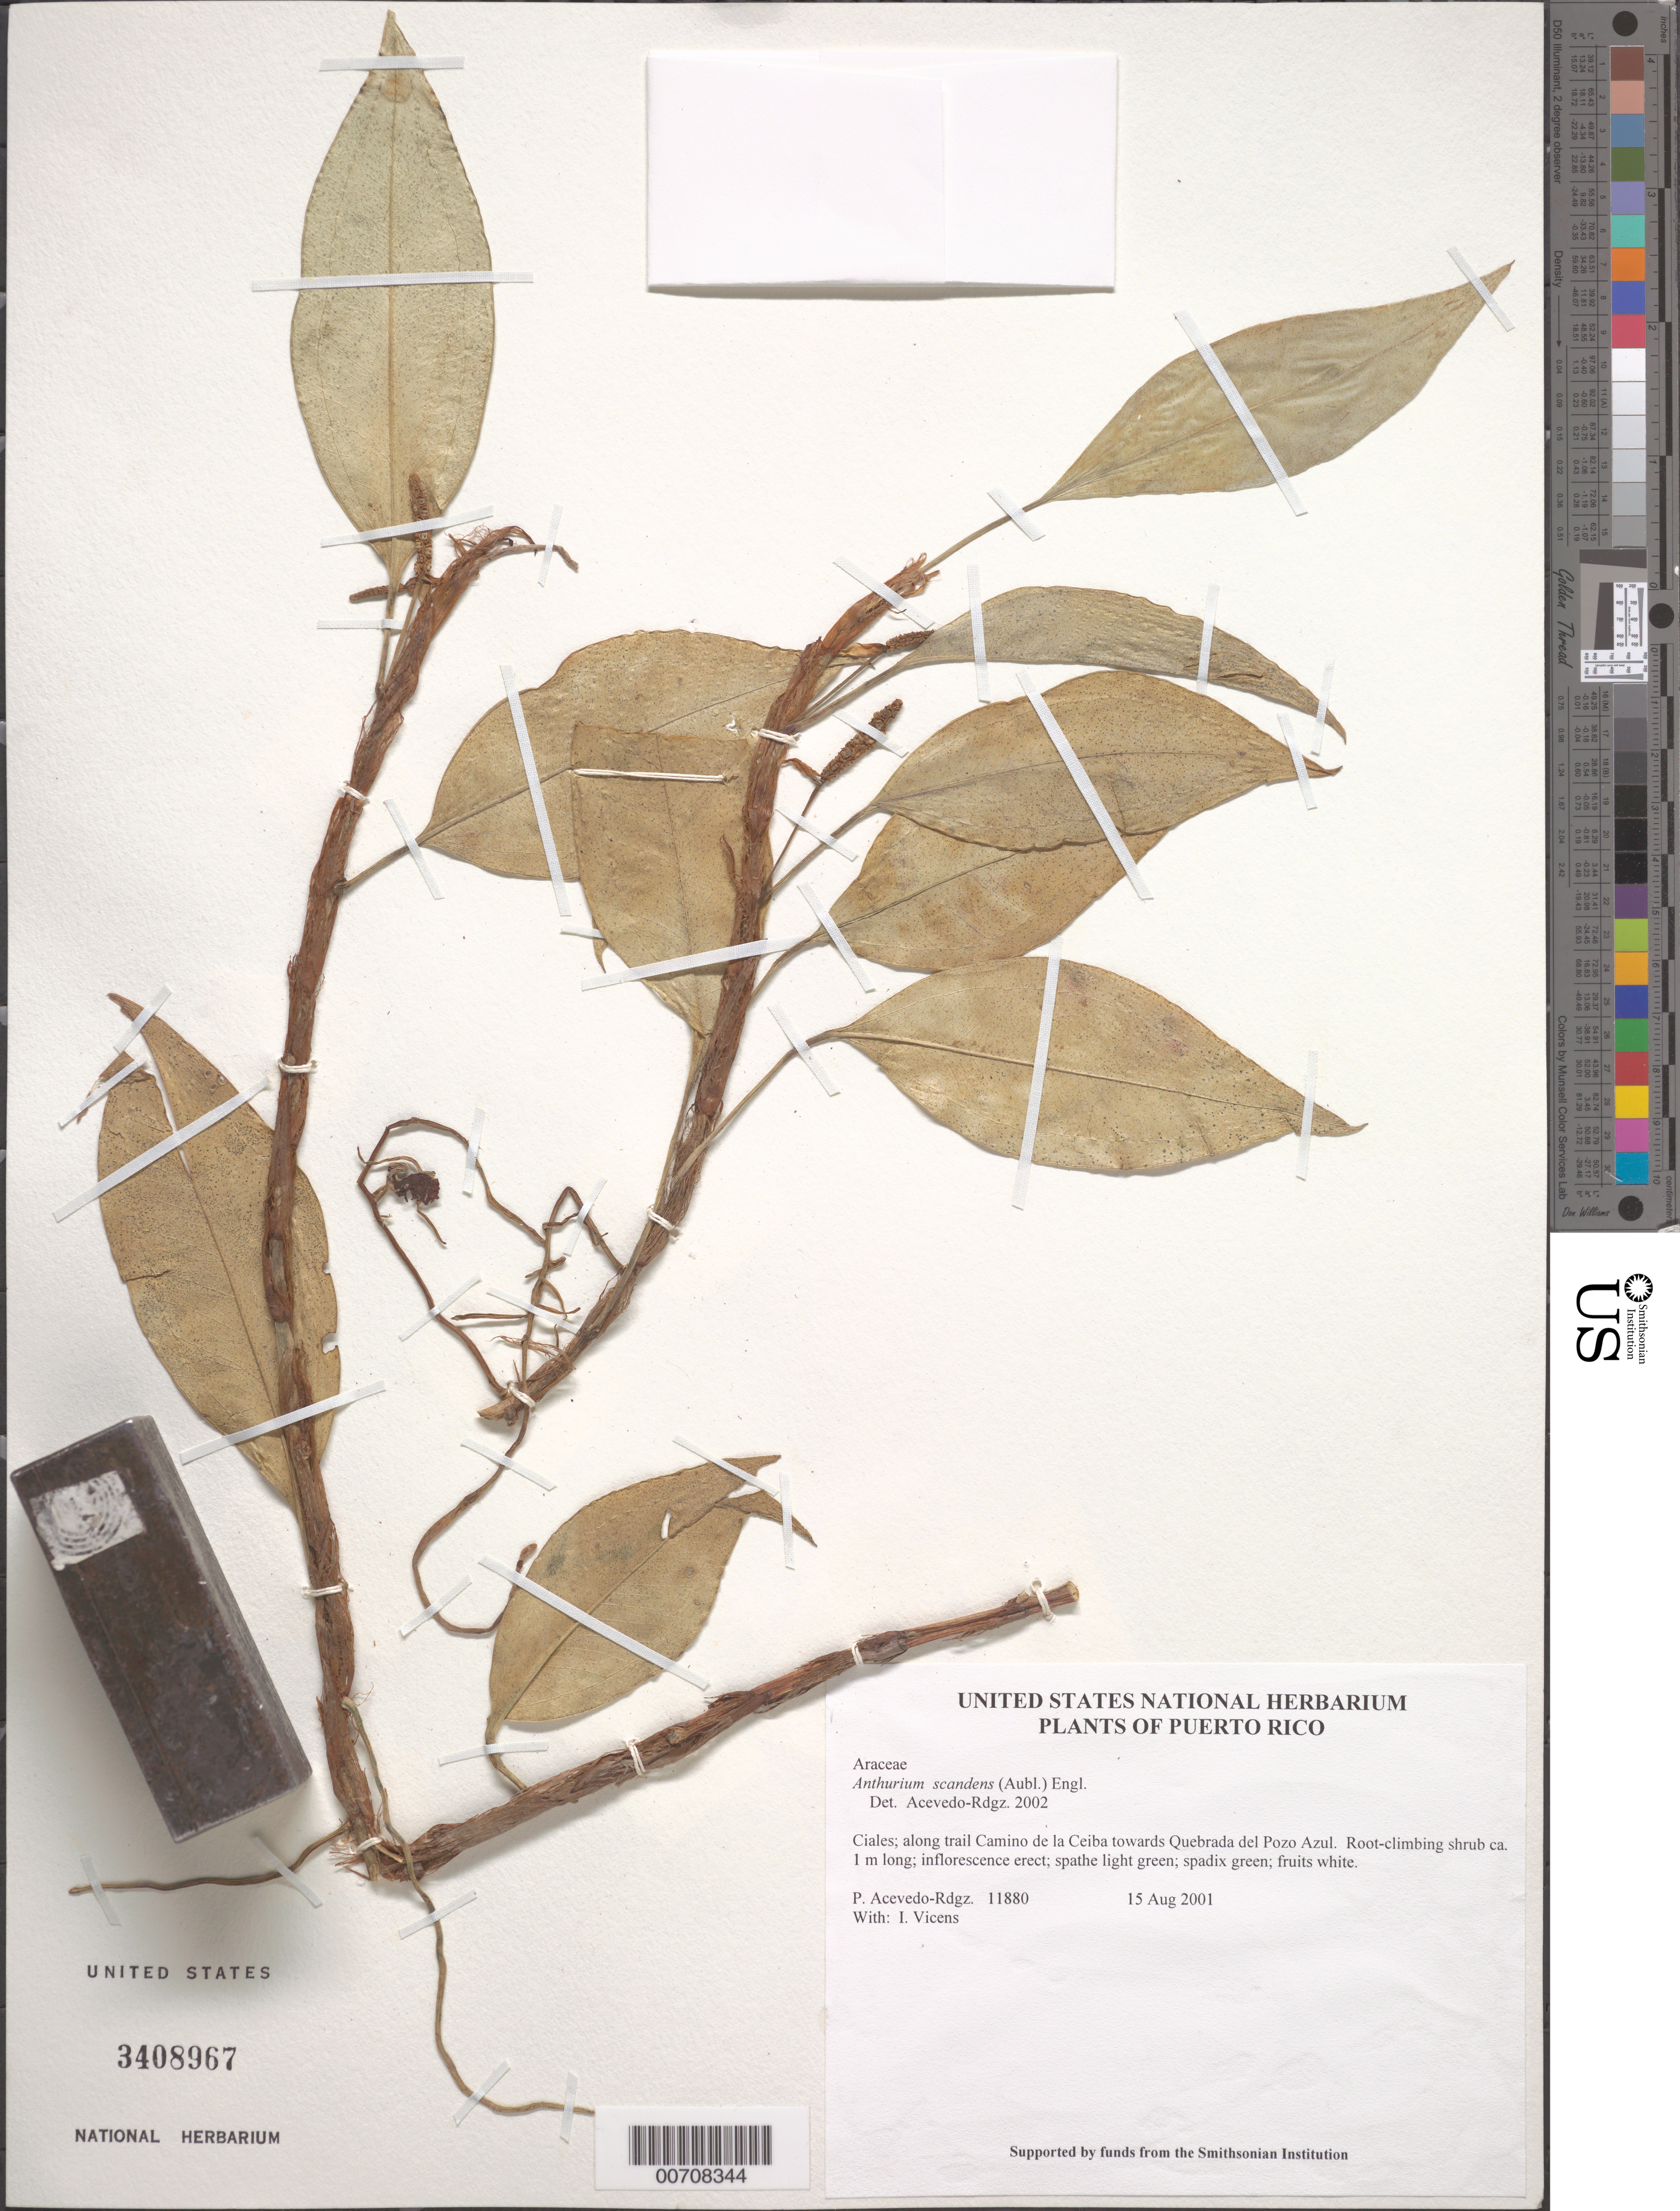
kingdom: Plantae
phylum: Tracheophyta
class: Liliopsida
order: Alismatales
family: Araceae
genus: Anthurium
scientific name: Anthurium scandens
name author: (Aubl.) Engl.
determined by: Acevedo-Rodríguez, P., (BOT), Smithsonian Institution - National Museum of Natural History (UNITED STATES)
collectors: P. Acevedo-Rodr. & I. Vicens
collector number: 11880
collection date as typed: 15 Aug 2001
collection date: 2001-08-15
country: Puerto Rico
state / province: Ciales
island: Puerto Rico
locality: Ciales; along trail Camino de la Ceiba towards Quebrada del Pozo Azul.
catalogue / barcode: US 3408967